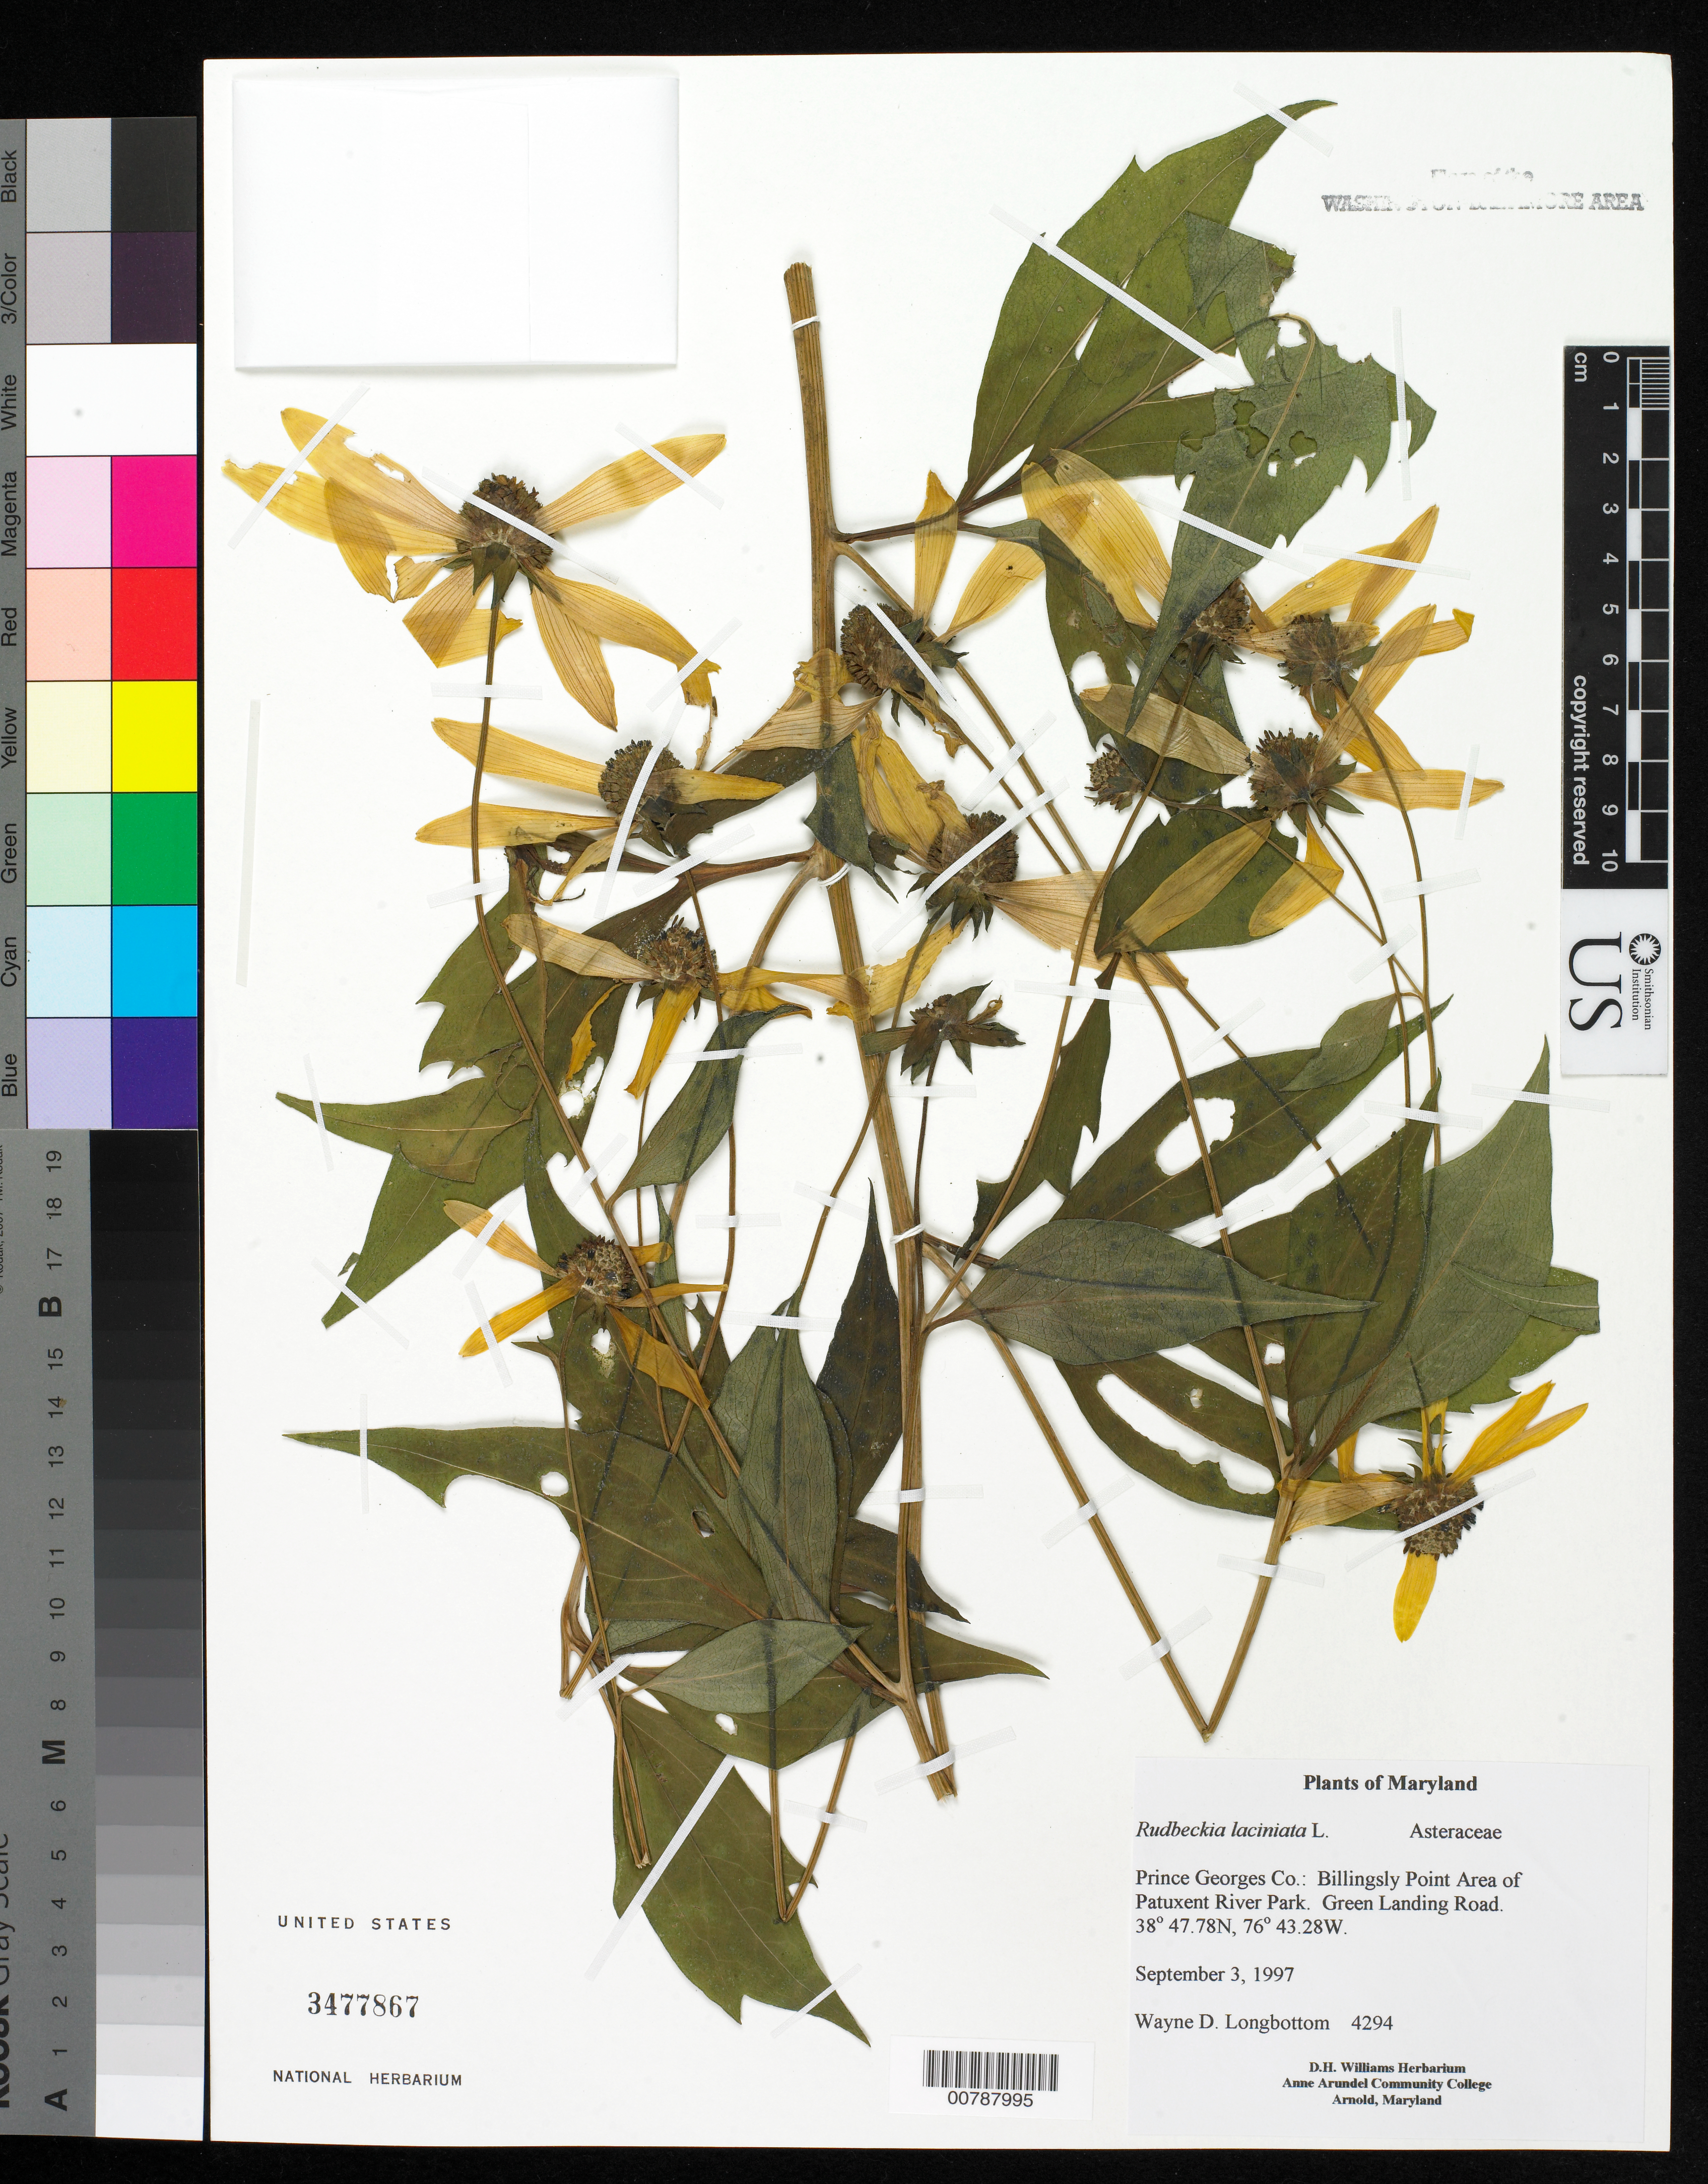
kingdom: Plantae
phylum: Tracheophyta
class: Magnoliopsida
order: Asterales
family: Asteraceae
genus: Rudbeckia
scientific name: Rudbeckia laciniata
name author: L.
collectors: W. D. Longbottom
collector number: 4294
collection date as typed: September 3, 1997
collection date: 1997-09-03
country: United States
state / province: Maryland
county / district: Prince George's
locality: Billingsly Point Area of Patuxent River Park. Green Landing Road.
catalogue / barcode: US 3477867